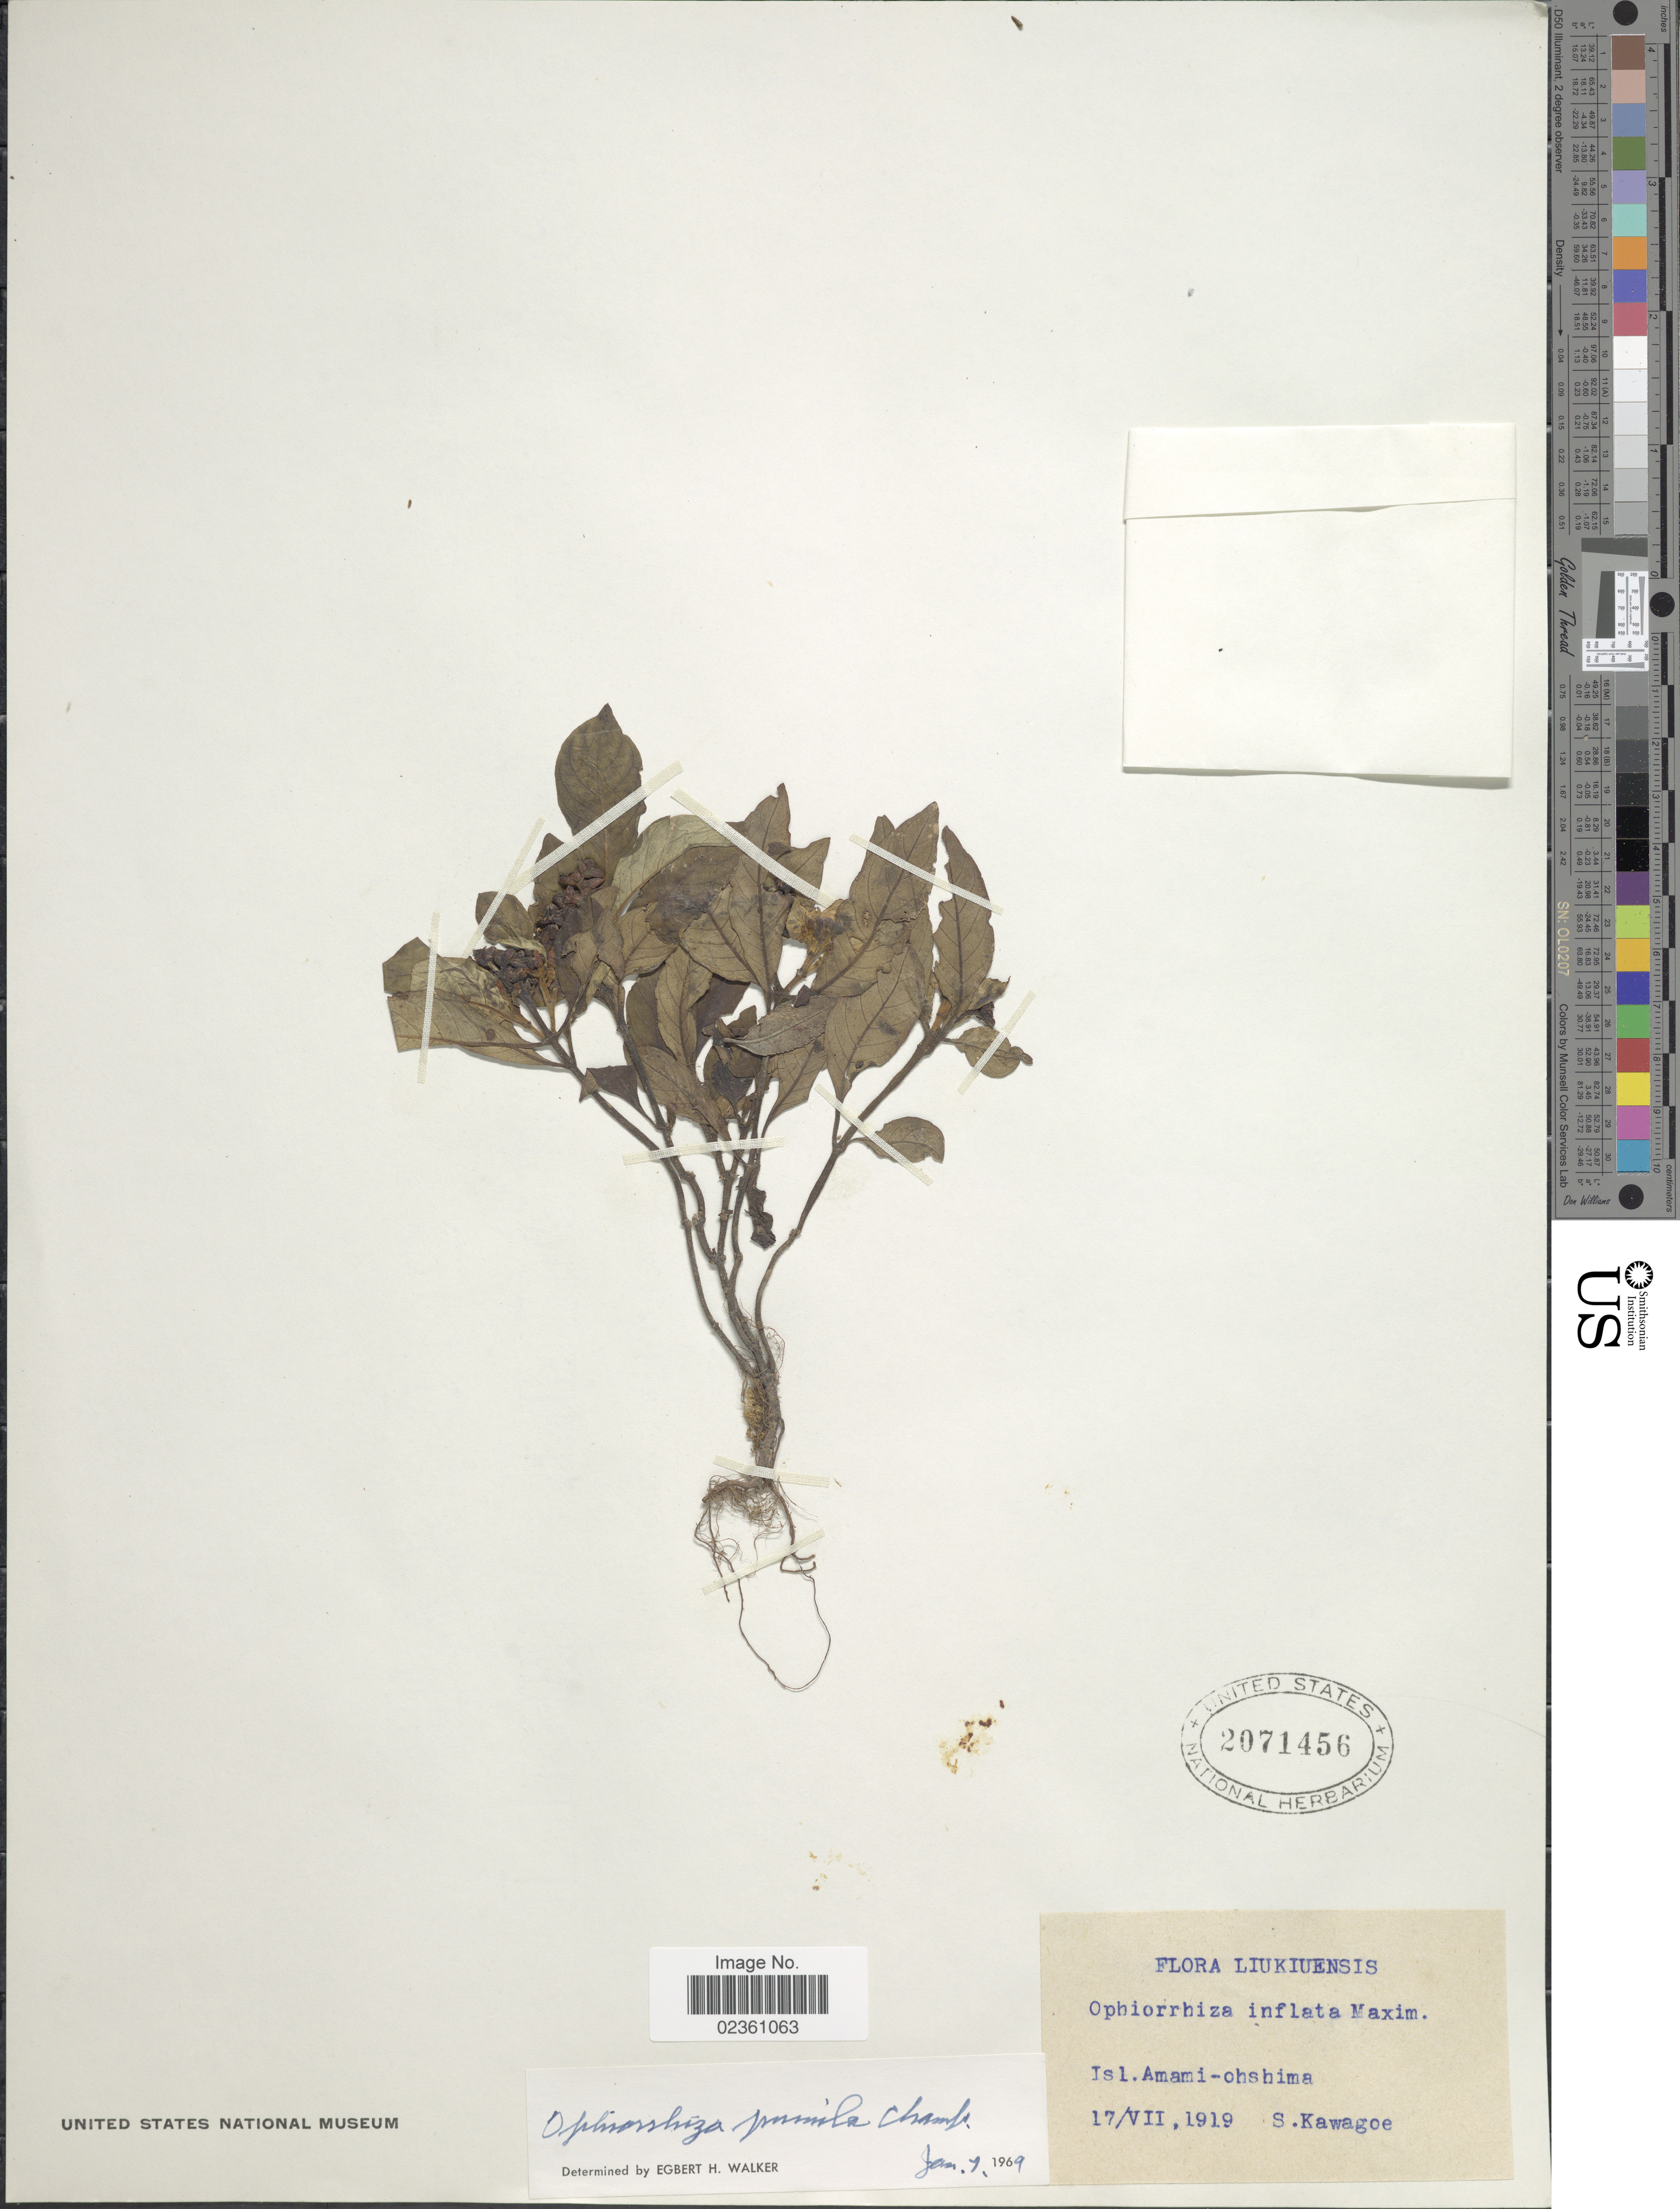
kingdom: Plantae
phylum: Tracheophyta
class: Magnoliopsida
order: Gentianales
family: Rubiaceae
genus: Ophiorrhiza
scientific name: Ophiorrhiza pumila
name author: Champ. ex Benth.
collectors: S. Kawagoe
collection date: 1919-07-17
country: Japan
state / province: Okinawa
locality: Liukiuensis, Isl. Amami-ohshima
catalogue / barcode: US 2071456